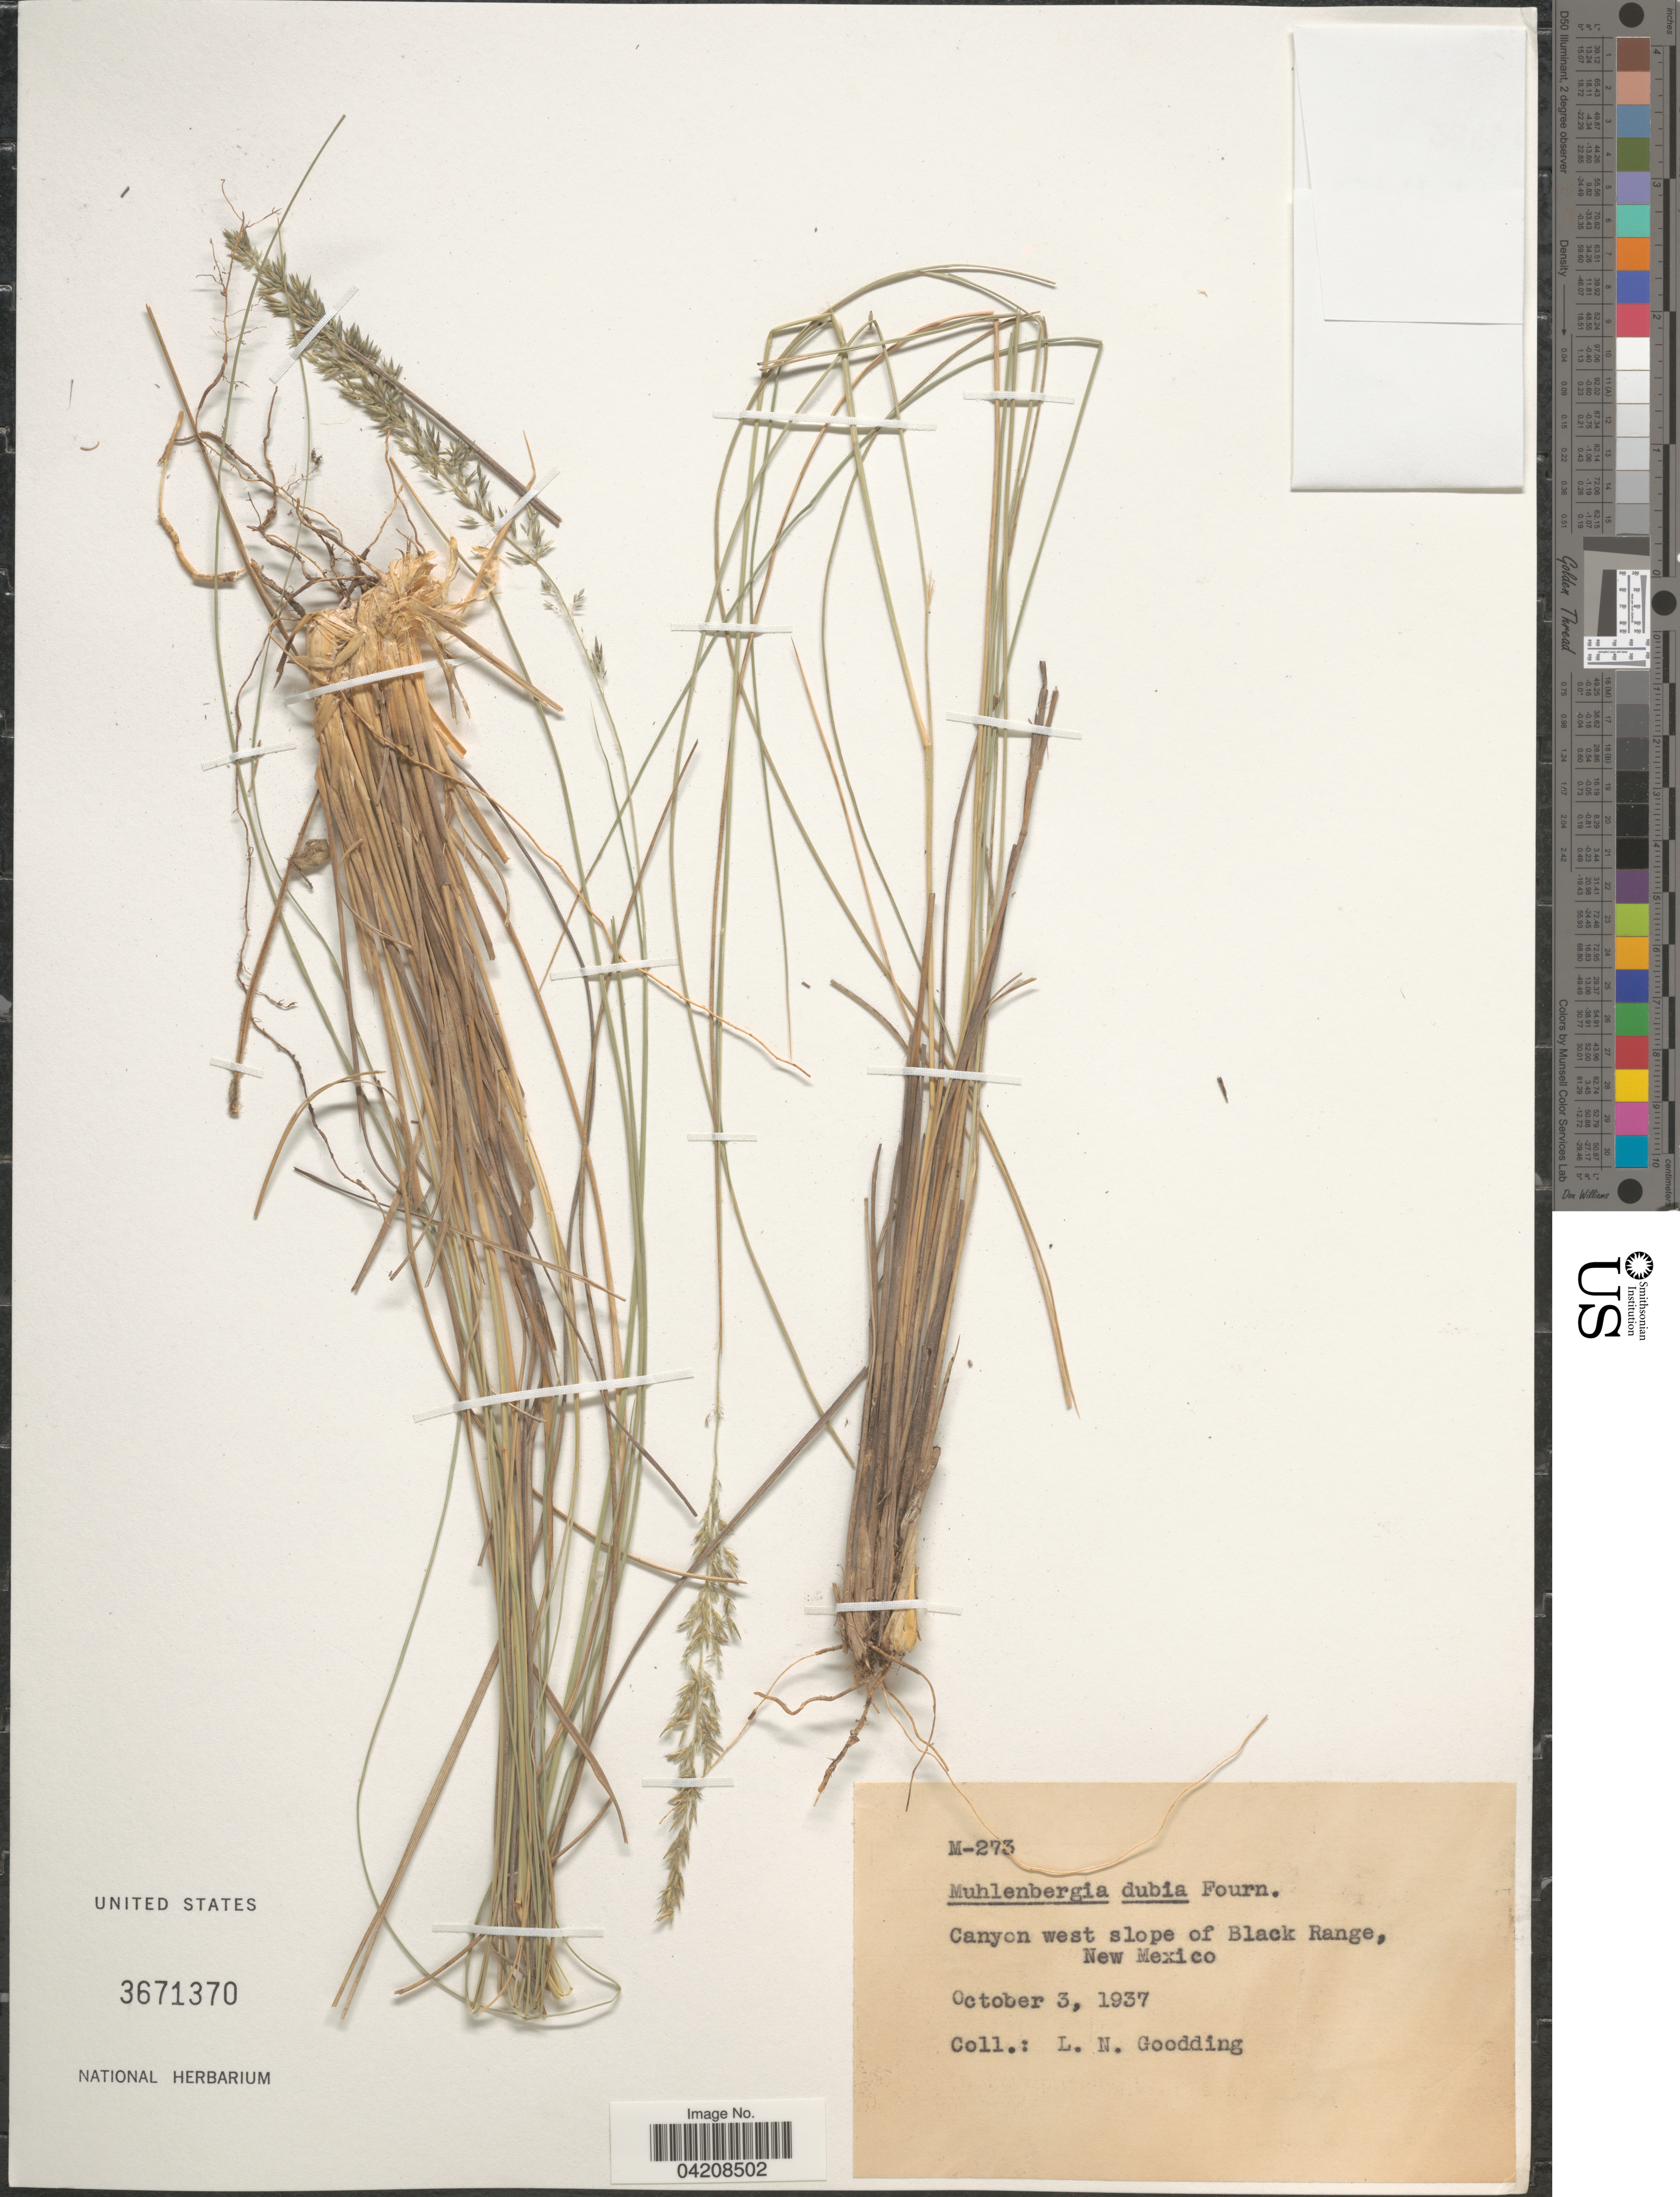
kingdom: Plantae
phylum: Tracheophyta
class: Liliopsida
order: Poales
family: Poaceae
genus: Muhlenbergia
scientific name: Muhlenbergia dubia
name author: E. Fourn.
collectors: L. N. Goodding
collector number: M-273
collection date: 1937-10-03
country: United States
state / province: New Mexico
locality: Canyon west slope of Black Range.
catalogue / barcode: US 3671370